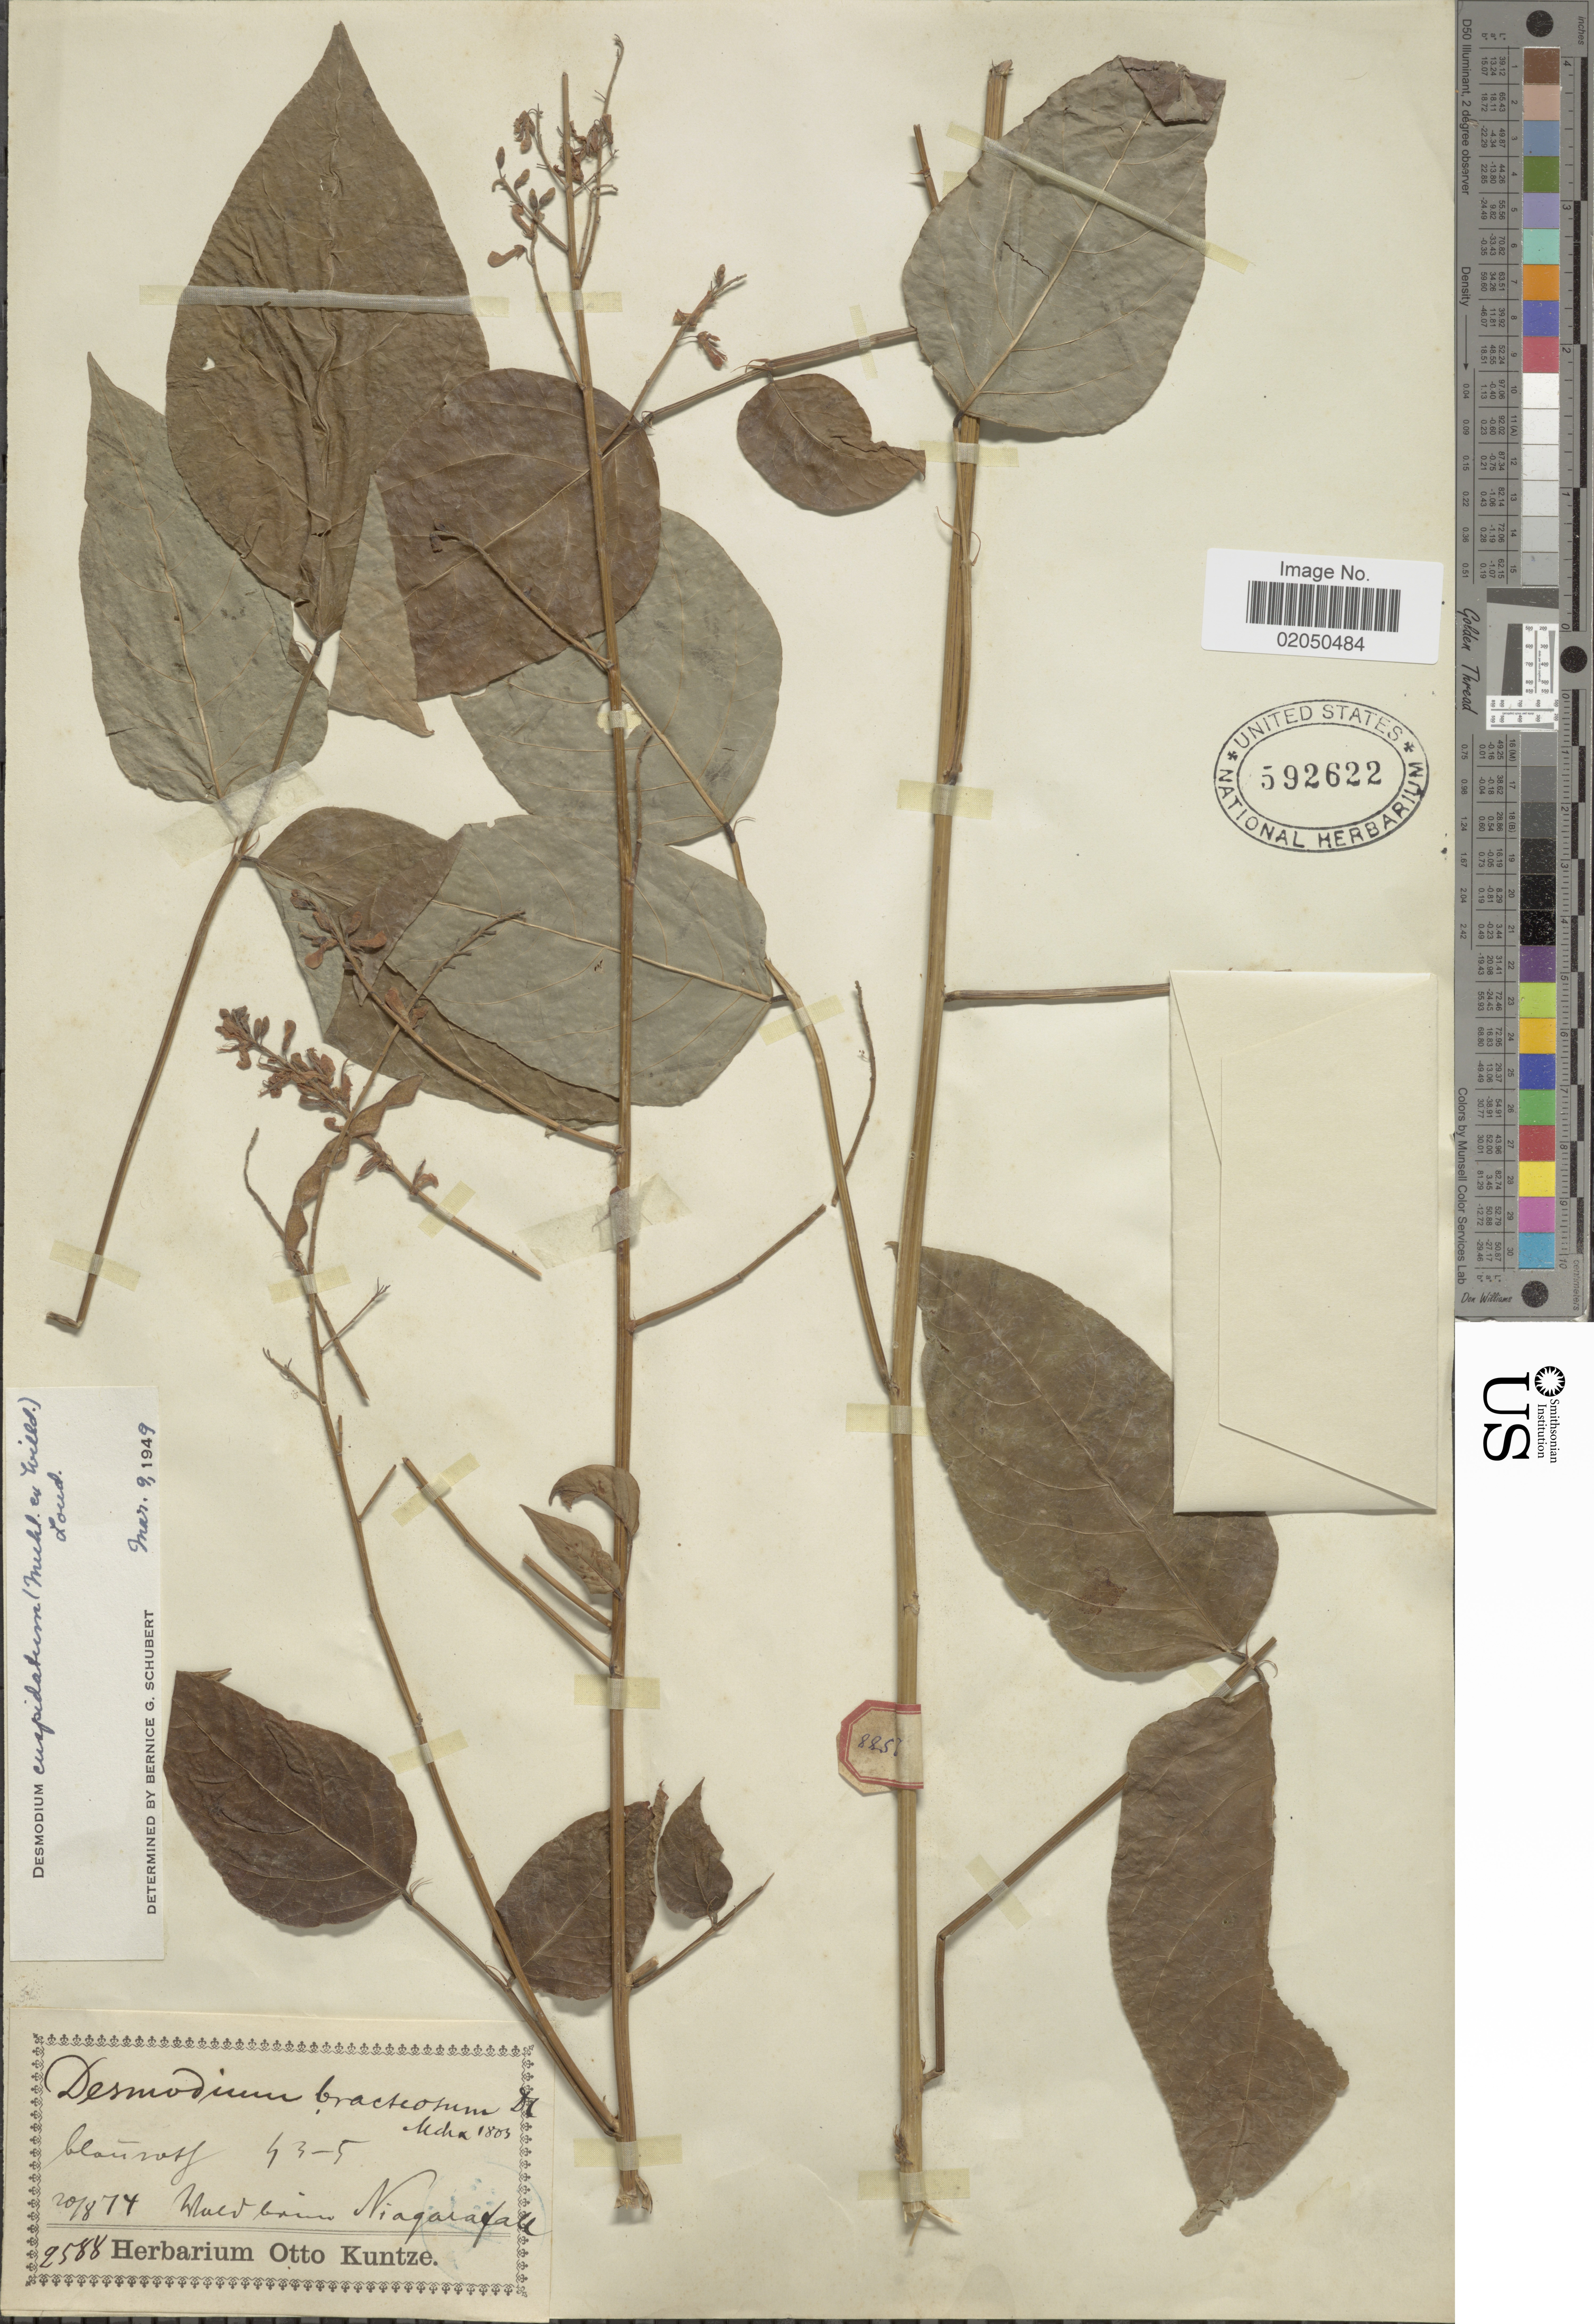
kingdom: Plantae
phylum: Tracheophyta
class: Magnoliopsida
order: Fabales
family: Fabaceae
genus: Desmodium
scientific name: Desmodium cuspidatum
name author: (Muhl. ex Willd.) Loudon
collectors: ex herb. Otto Kuntze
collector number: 2588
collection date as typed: Transcribed d/m/y: 20/8/74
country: Canada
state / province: Ontario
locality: Wald beim Niagara Fall.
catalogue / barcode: US 592622